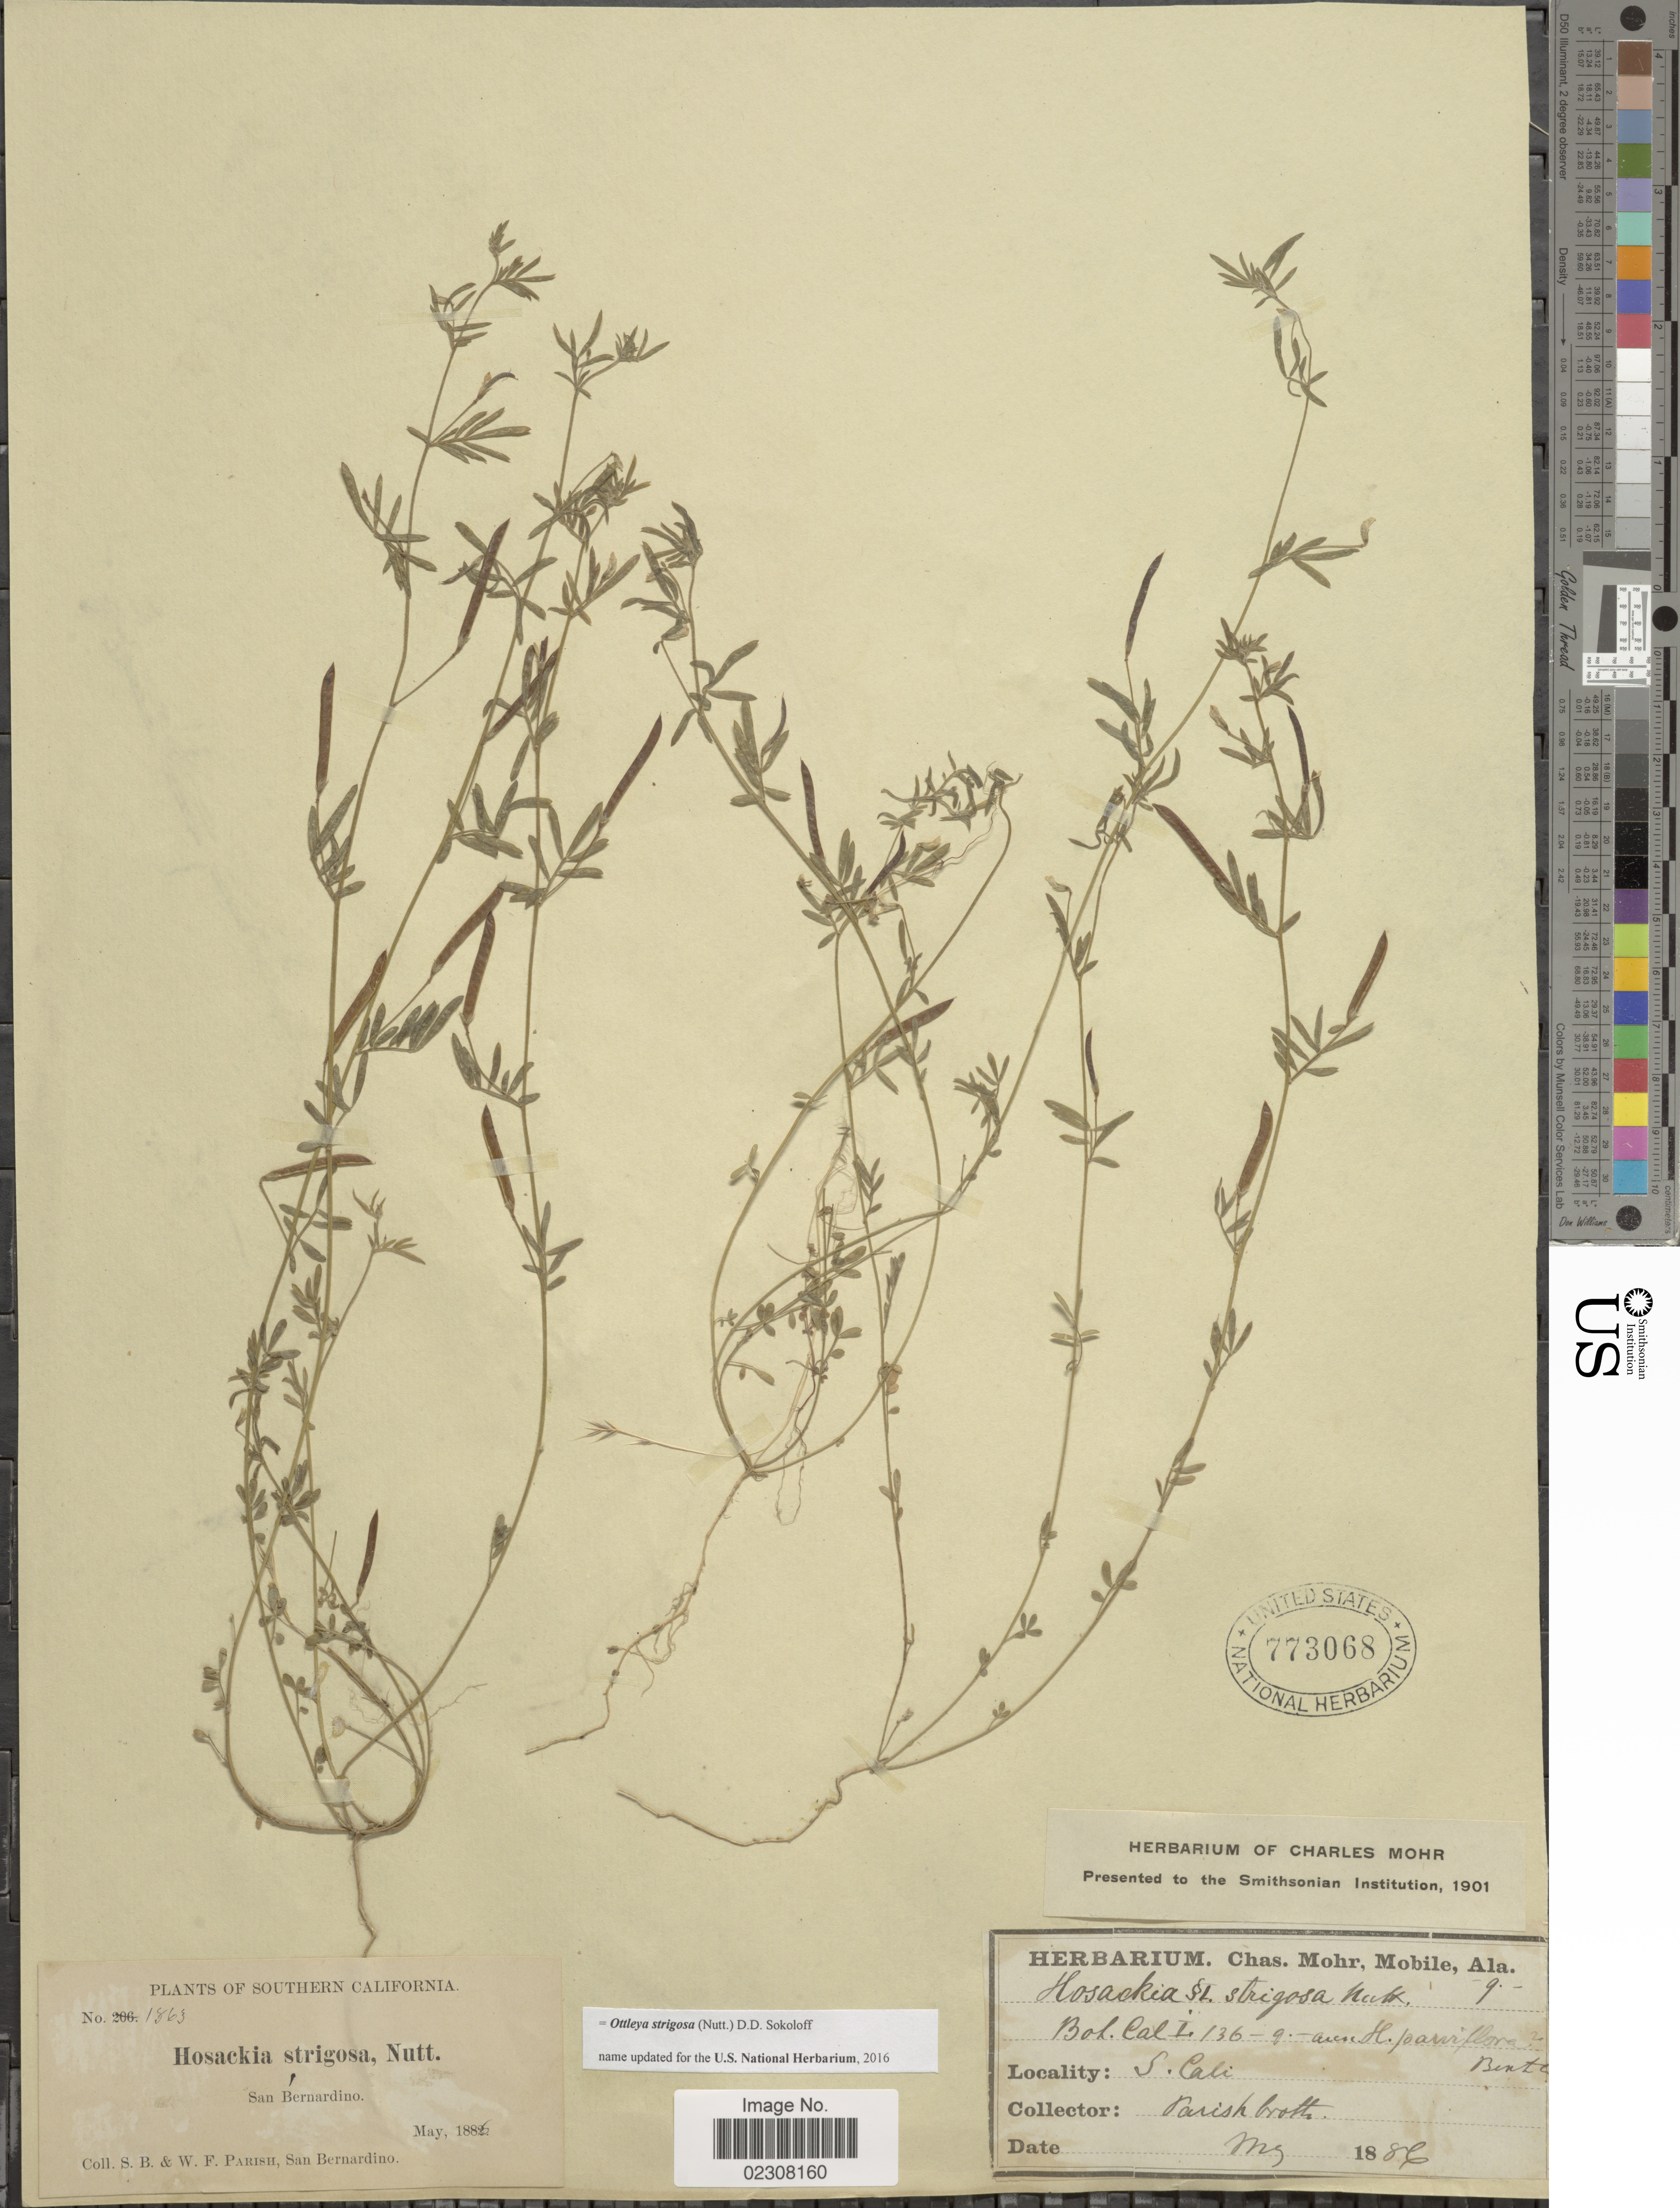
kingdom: Plantae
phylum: Tracheophyta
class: Magnoliopsida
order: Fabales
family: Fabaceae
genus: Ottleya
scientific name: Ottleya strigosa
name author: (Nutt.) D.D. Sokoloff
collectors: S. B. Parish & W. F. Parish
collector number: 1863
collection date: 1886-05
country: United States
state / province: California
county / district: San Bernardino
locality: Southern California, San Bernardino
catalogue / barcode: US 773068